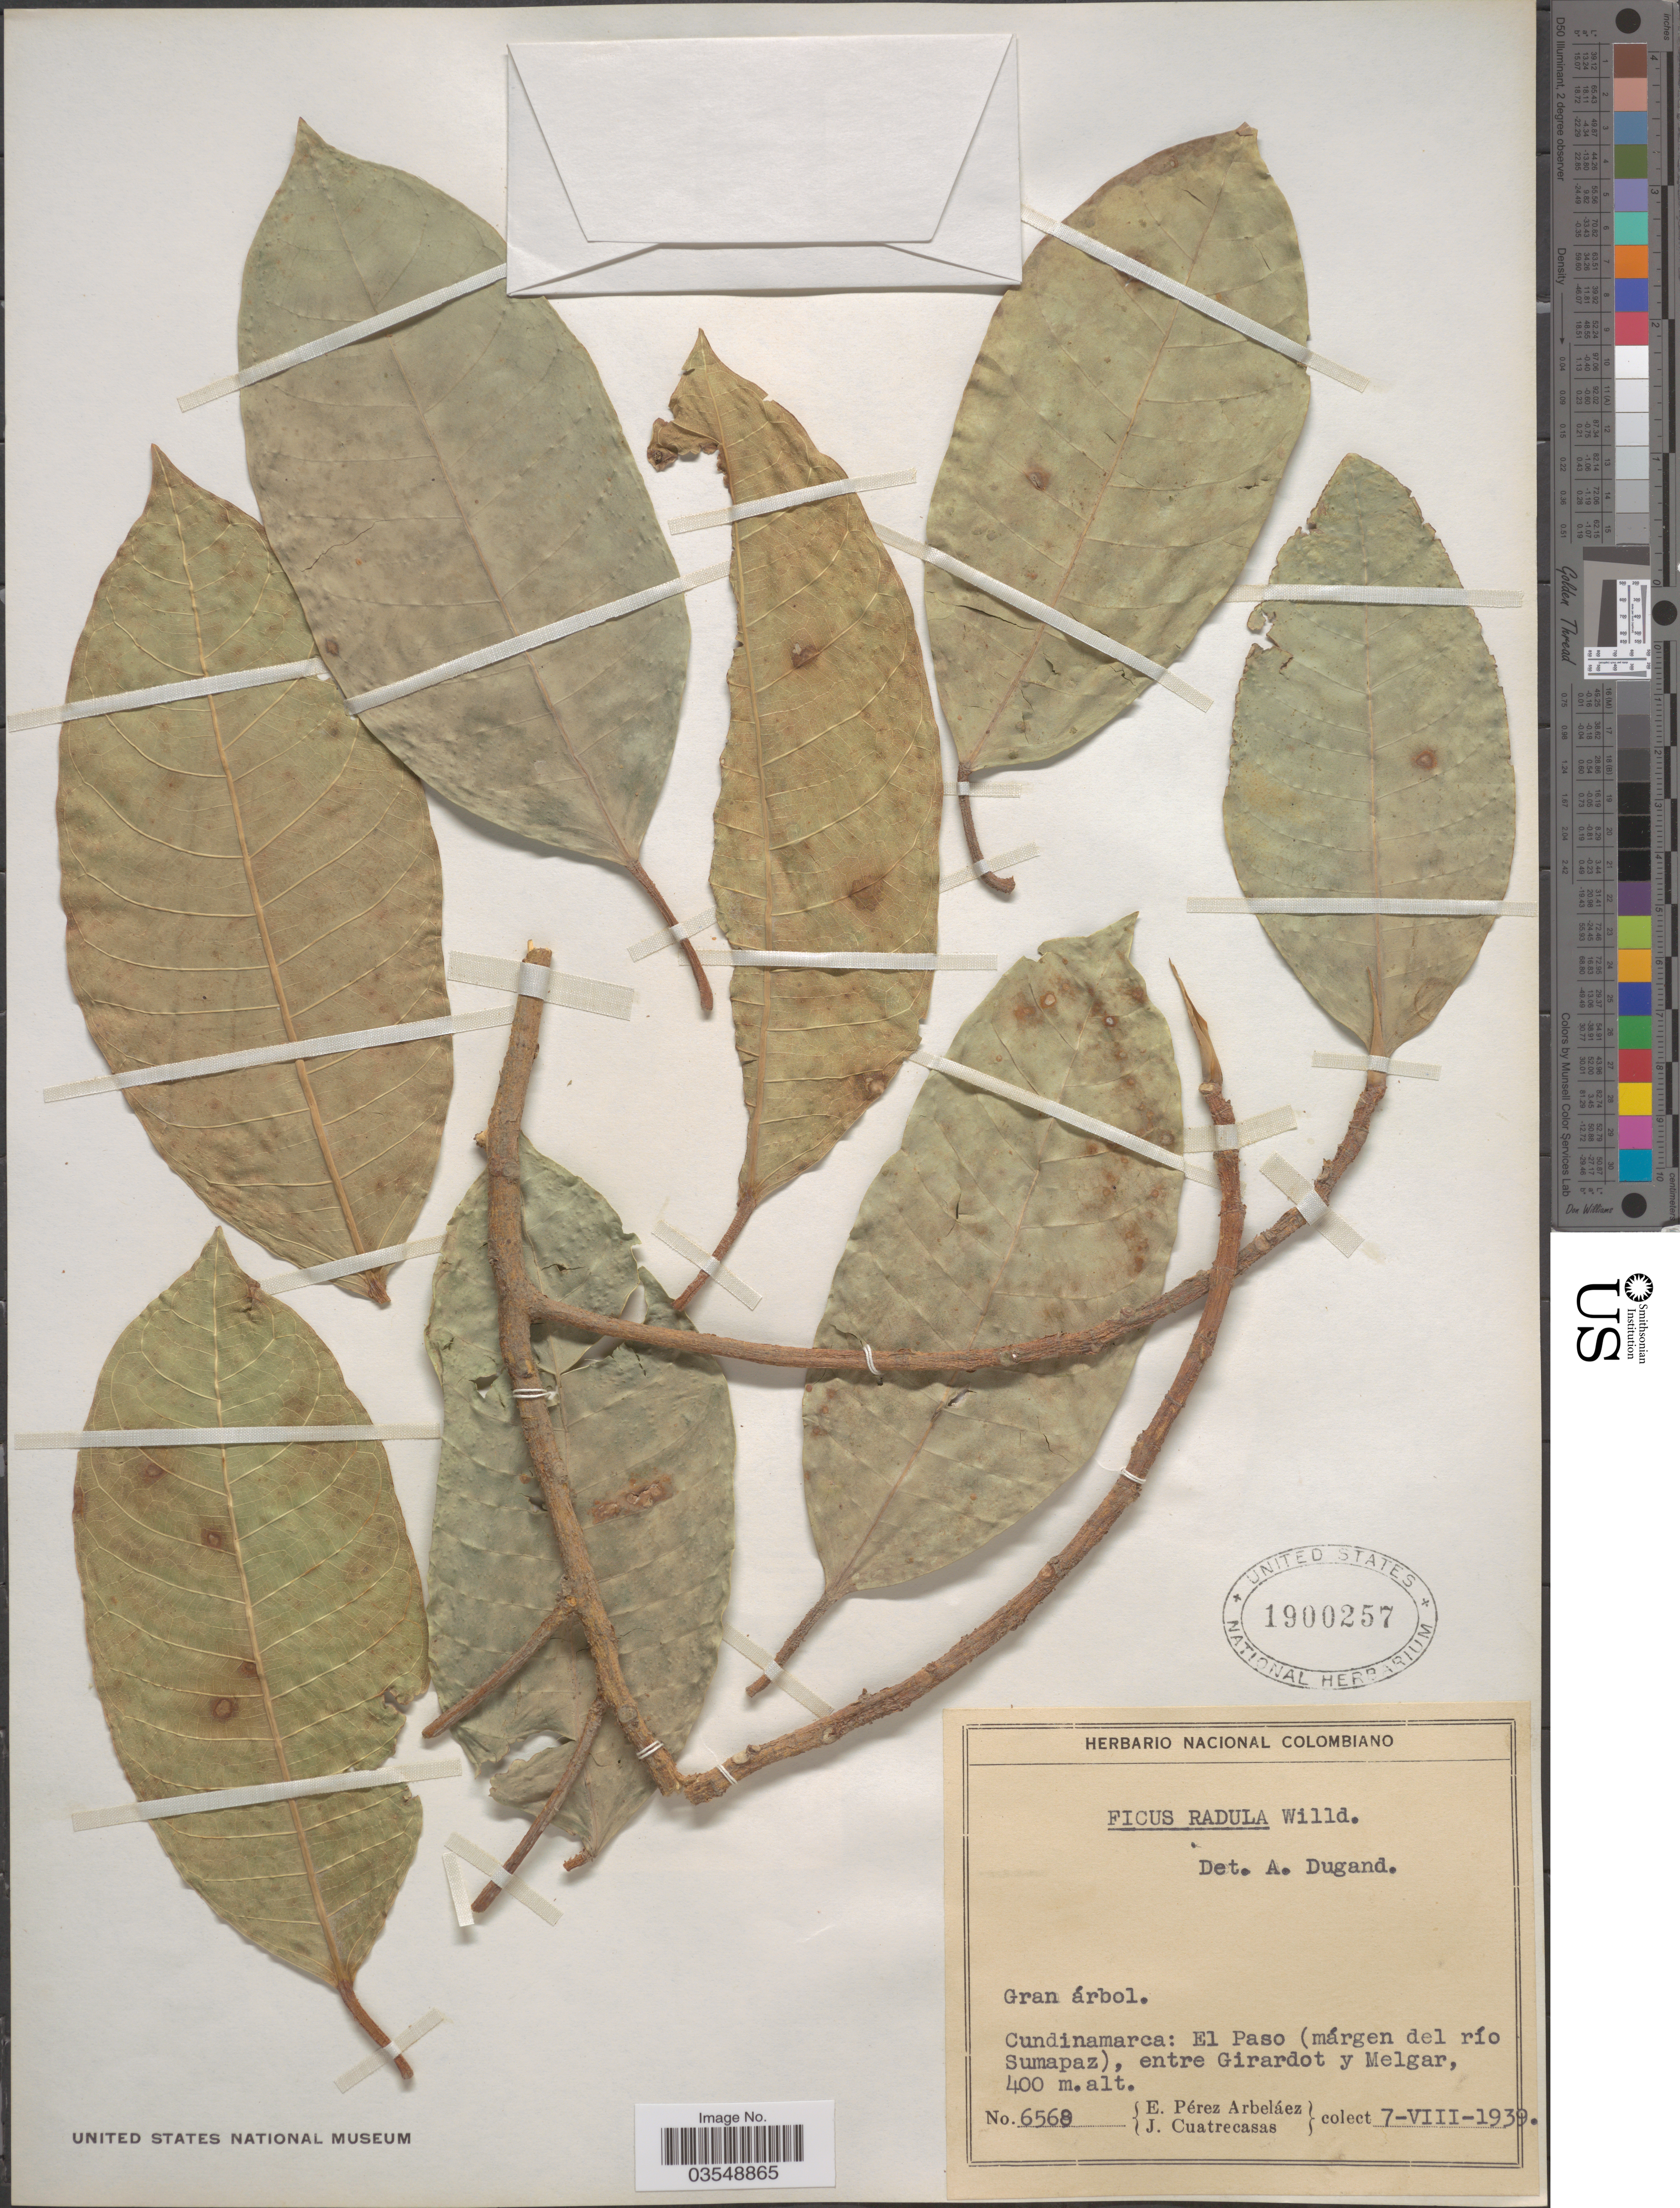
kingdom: Plantae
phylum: Tracheophyta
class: Magnoliopsida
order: Rosales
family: Moraceae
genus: Ficus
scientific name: Ficus radula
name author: Humb. & Bonpl. ex Willd.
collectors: E. Pérez Arbeláez & J. Cuatrecasas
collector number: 6560*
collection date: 1939-08-07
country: Colombia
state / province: Cundinamarca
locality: El Paso (márgen del río Sumapaz), entre Girardot y Melgar.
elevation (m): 400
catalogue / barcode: US 1900257